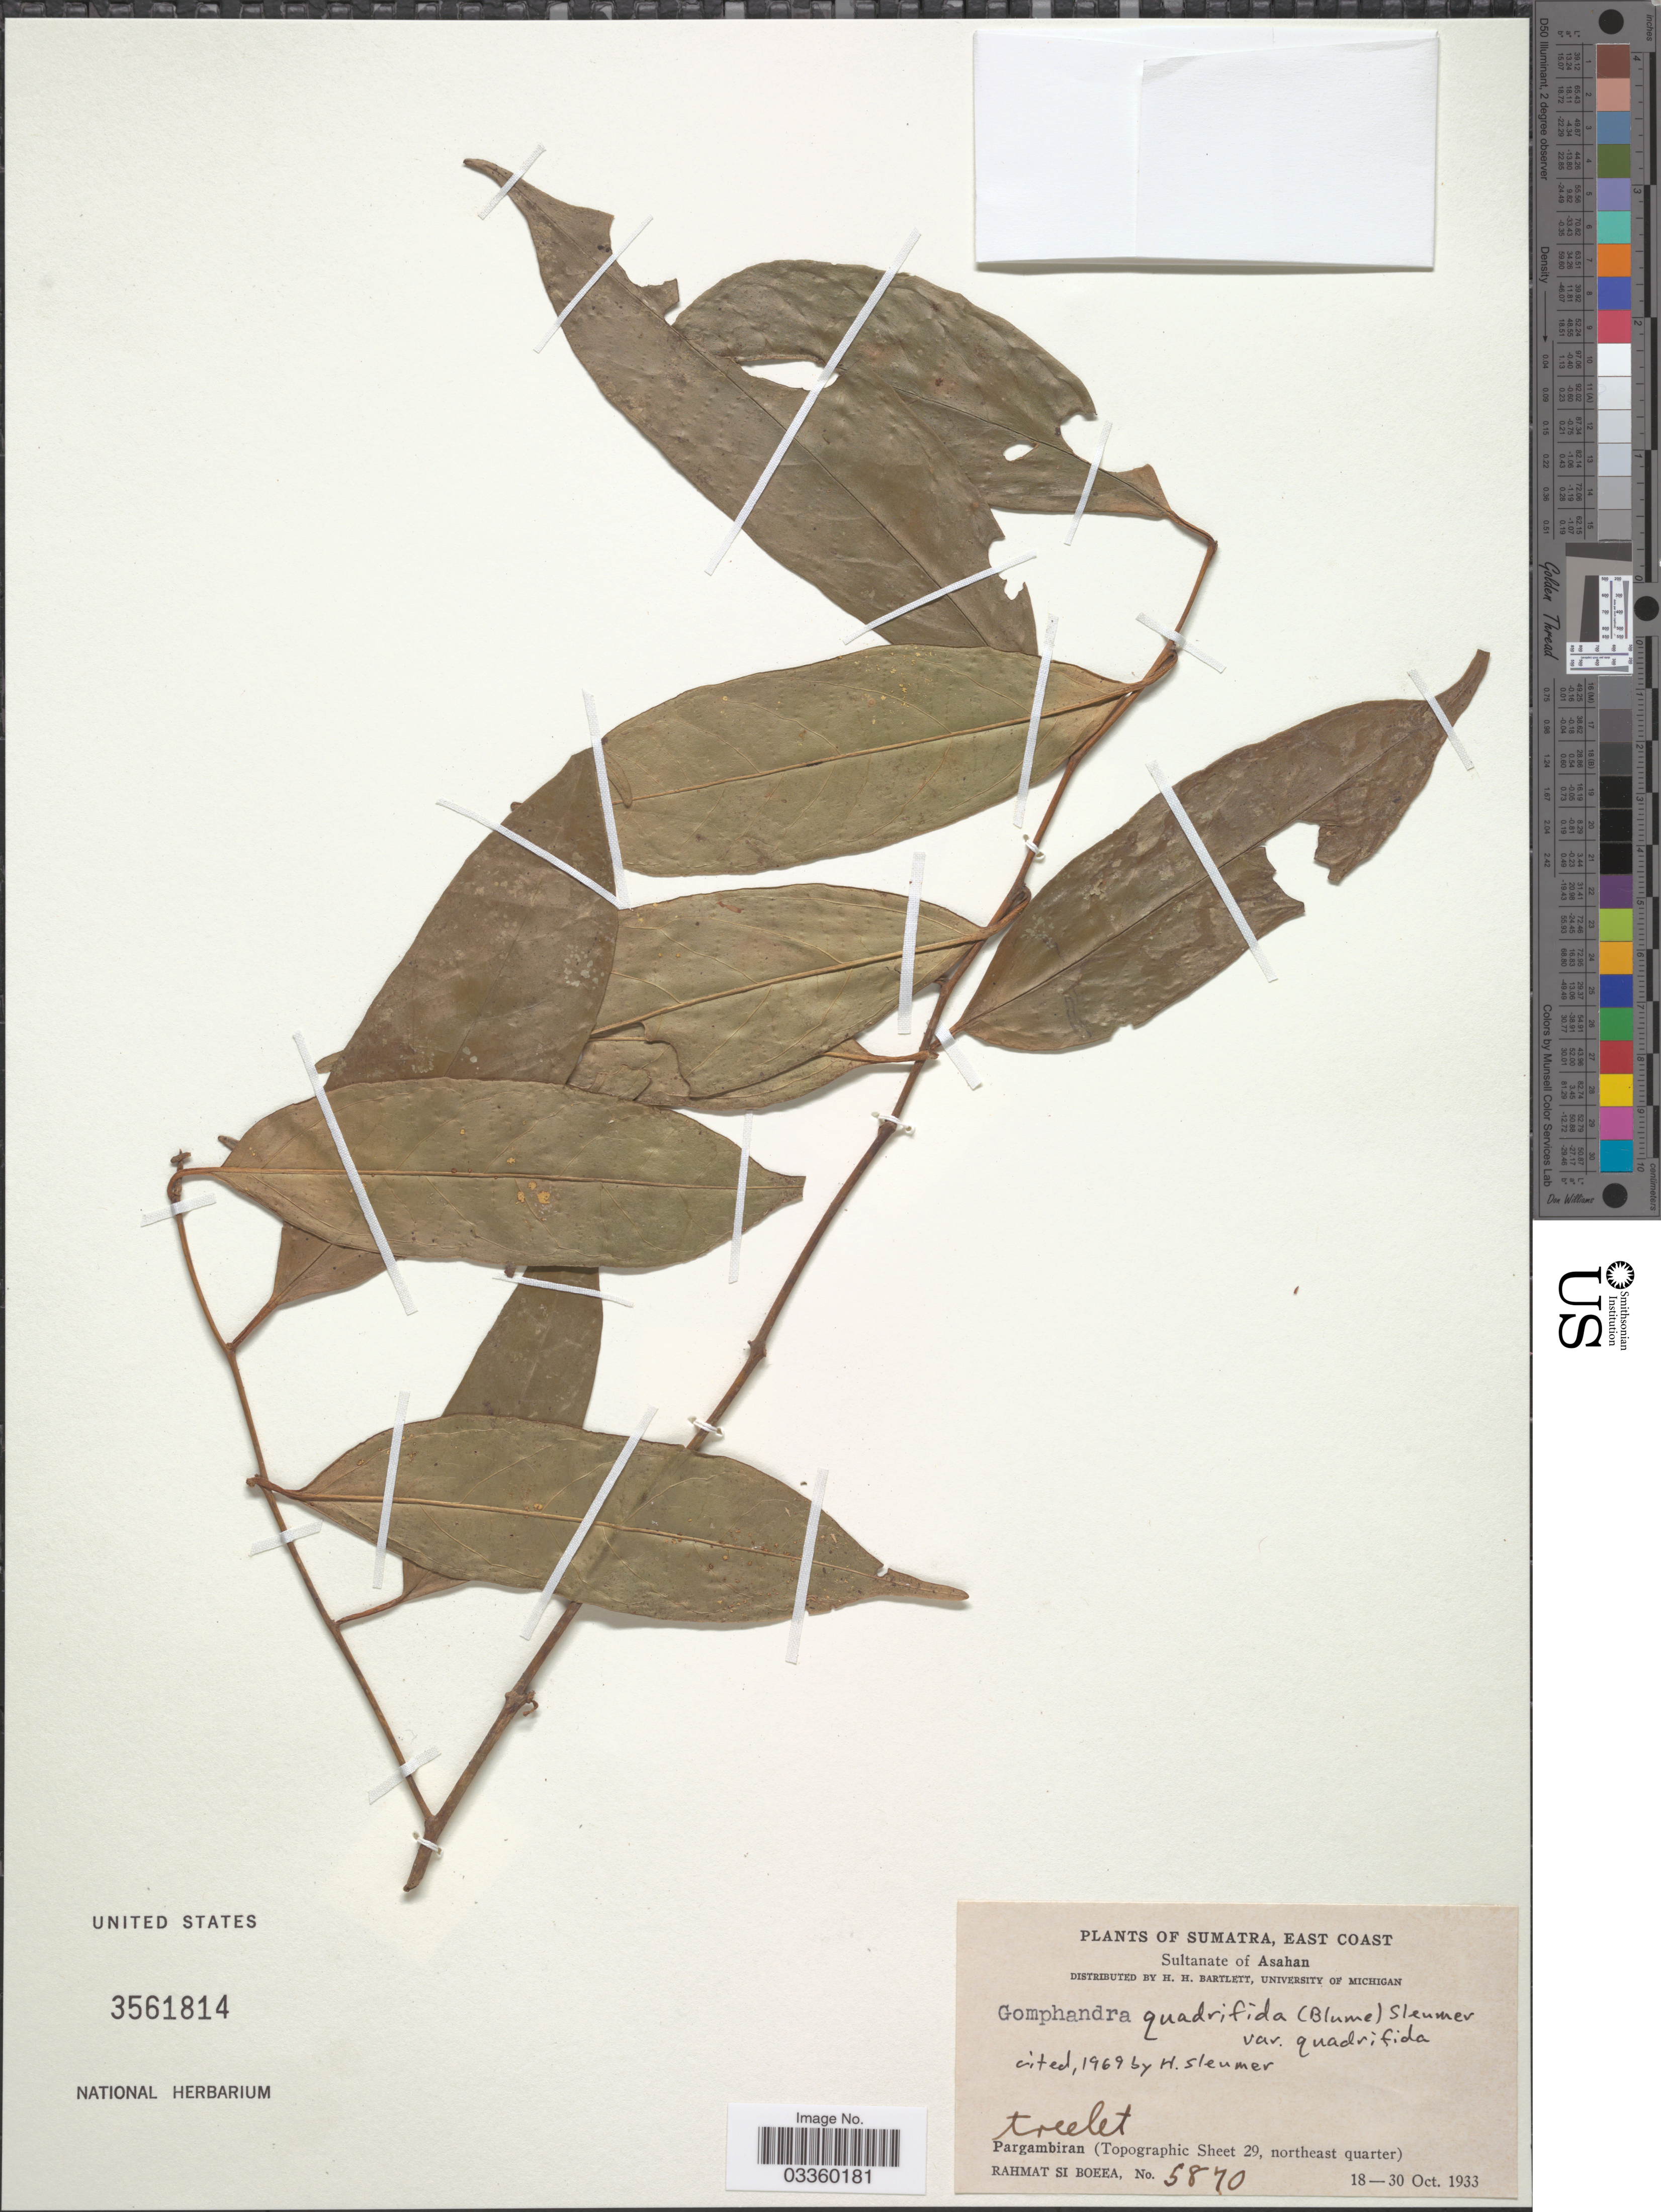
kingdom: Plantae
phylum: Tracheophyta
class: Magnoliopsida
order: Cardiopteridales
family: Stemonuraceae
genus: Gomphandra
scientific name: Gomphandra quadrifida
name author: (Blume) Sleumer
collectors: Rahmat Si Boeea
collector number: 5870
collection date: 1933-10-18/1933-10-30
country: Indonesia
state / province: Sumatra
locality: East Coast. Sultanate of Asahan. Pargambiran (Topographic Sheet 29, northeast quarter).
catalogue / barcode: US 3561814